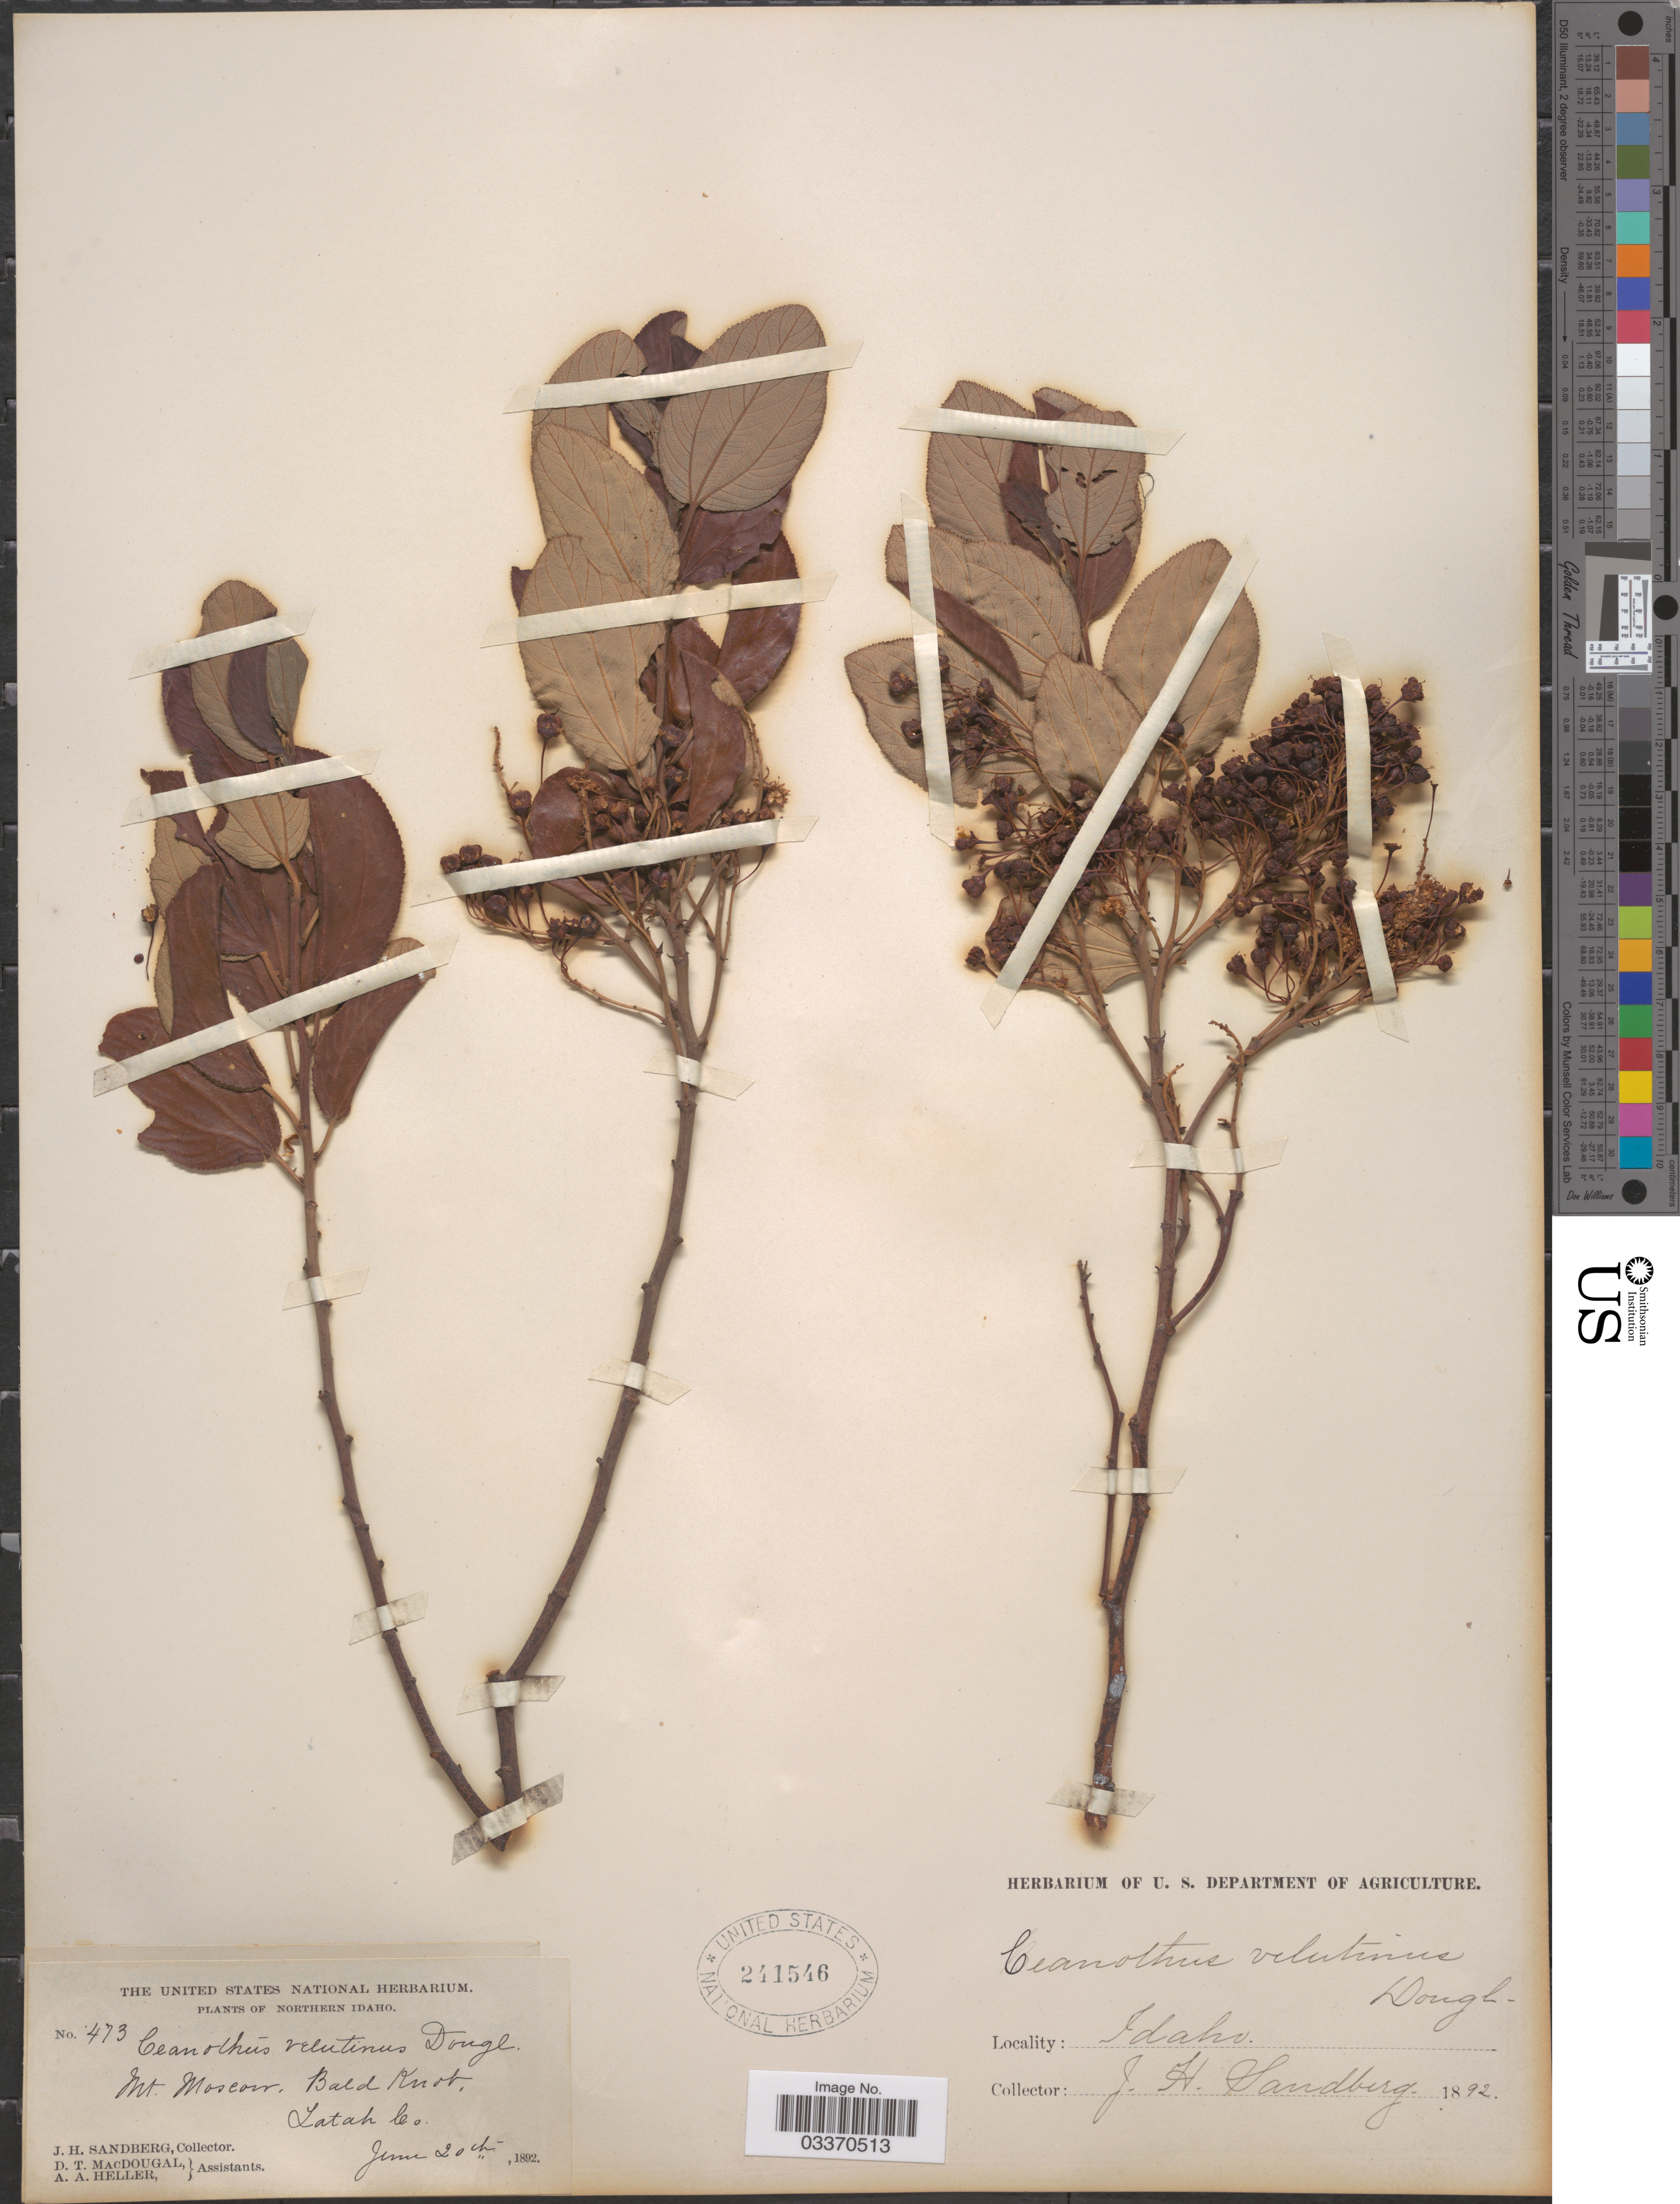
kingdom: Plantae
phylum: Tracheophyta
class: Magnoliopsida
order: Rosales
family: Rhamnaceae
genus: Ceanothus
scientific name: Ceanothus velutinus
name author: Douglas ex Hook.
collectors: J. H. Sandberg, D. T. MacDougal & A. A. Heller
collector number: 473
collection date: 1892-06-20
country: United States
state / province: Idaho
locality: Northern Idaho. Mt. Moscow, Bald Knob, Latah Co.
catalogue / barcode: US 241546